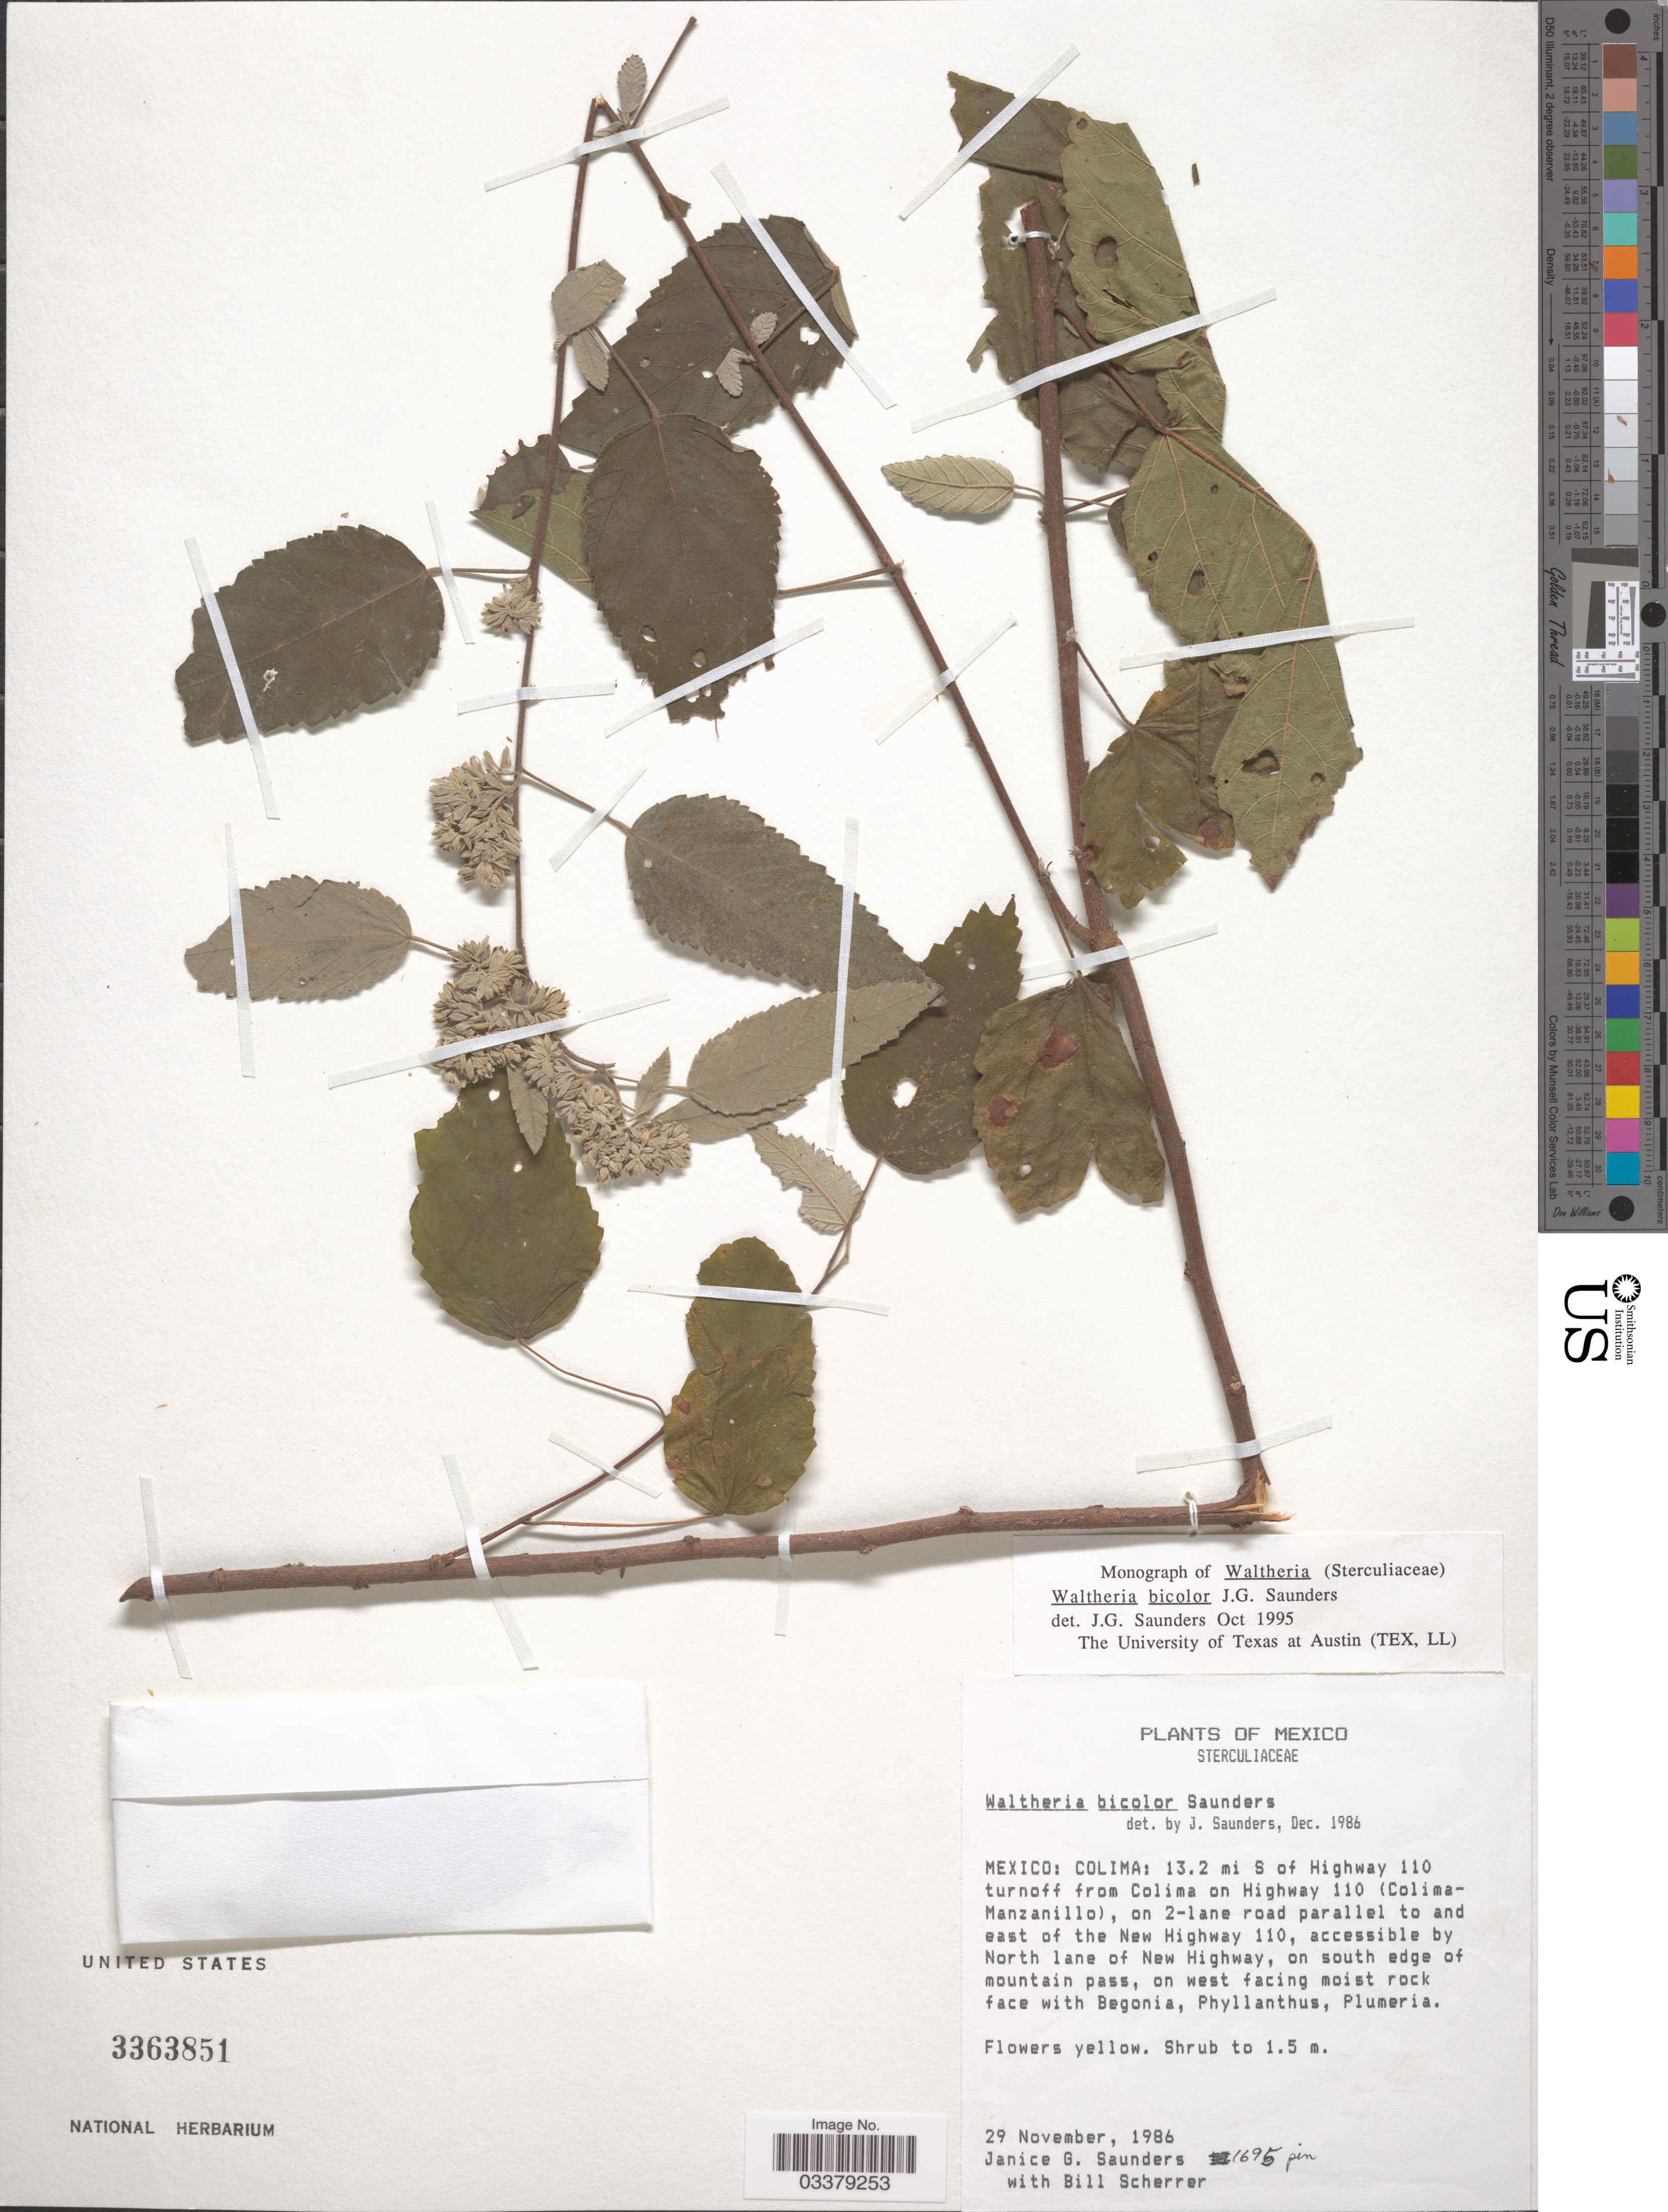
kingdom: Plantae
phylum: Tracheophyta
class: Magnoliopsida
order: Malvales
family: Malvaceae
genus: Waltheria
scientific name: Waltheria bicolor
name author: J.G. Saunders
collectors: J. G. Saunders & B. Scherrer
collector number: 1695 pin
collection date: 1986-11-29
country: Mexico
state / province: Colima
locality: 13.2 mi S of Highway 110 turnoff from Colima on Highway 110 (Colima-Manzanillo), on 2-lane road parallel to and east of the New Highway 110, accessible by North lane of New Highway, on south edge of mountain pass.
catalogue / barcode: US 3363851